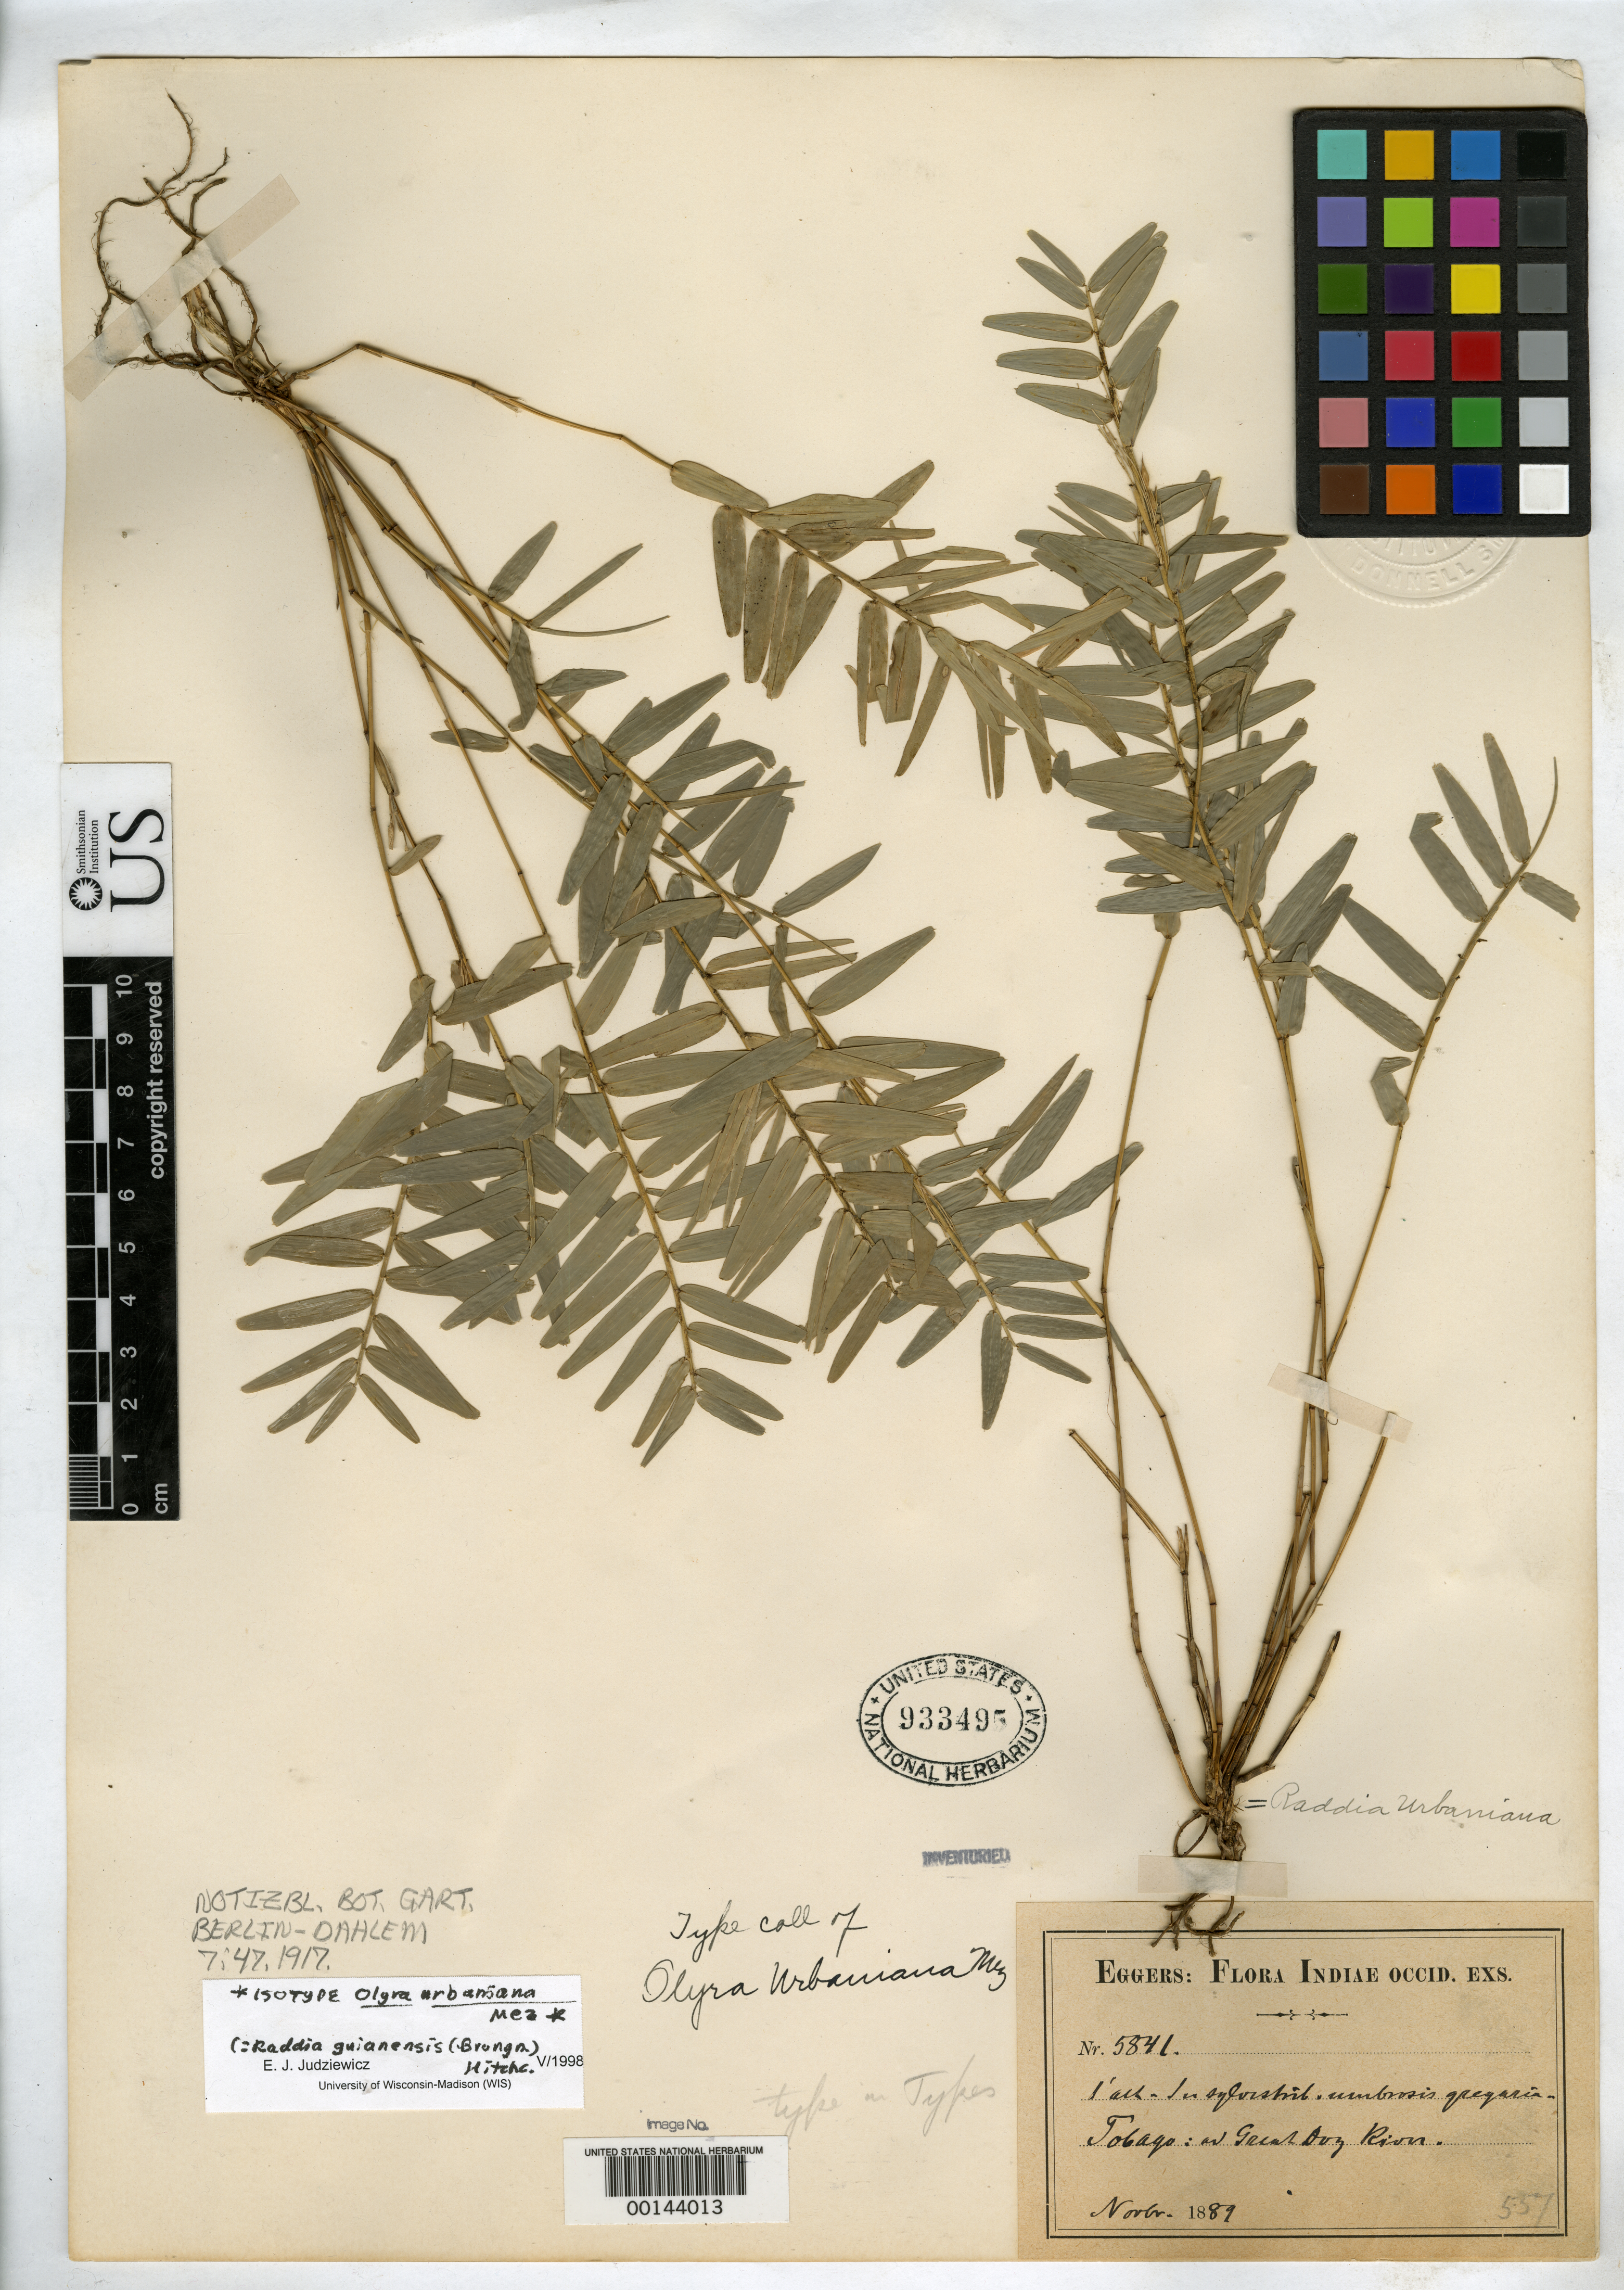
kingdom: Plantae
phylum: Tracheophyta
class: Liliopsida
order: Poales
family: Poaceae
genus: Olyra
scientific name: Olyra urbaniana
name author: Mez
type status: Isotype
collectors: H. F. A. von Eggers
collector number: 5841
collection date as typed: Nov 1889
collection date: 1889-11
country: Trinidad and Tobago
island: Tobago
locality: Great Dog River.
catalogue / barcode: US 933495